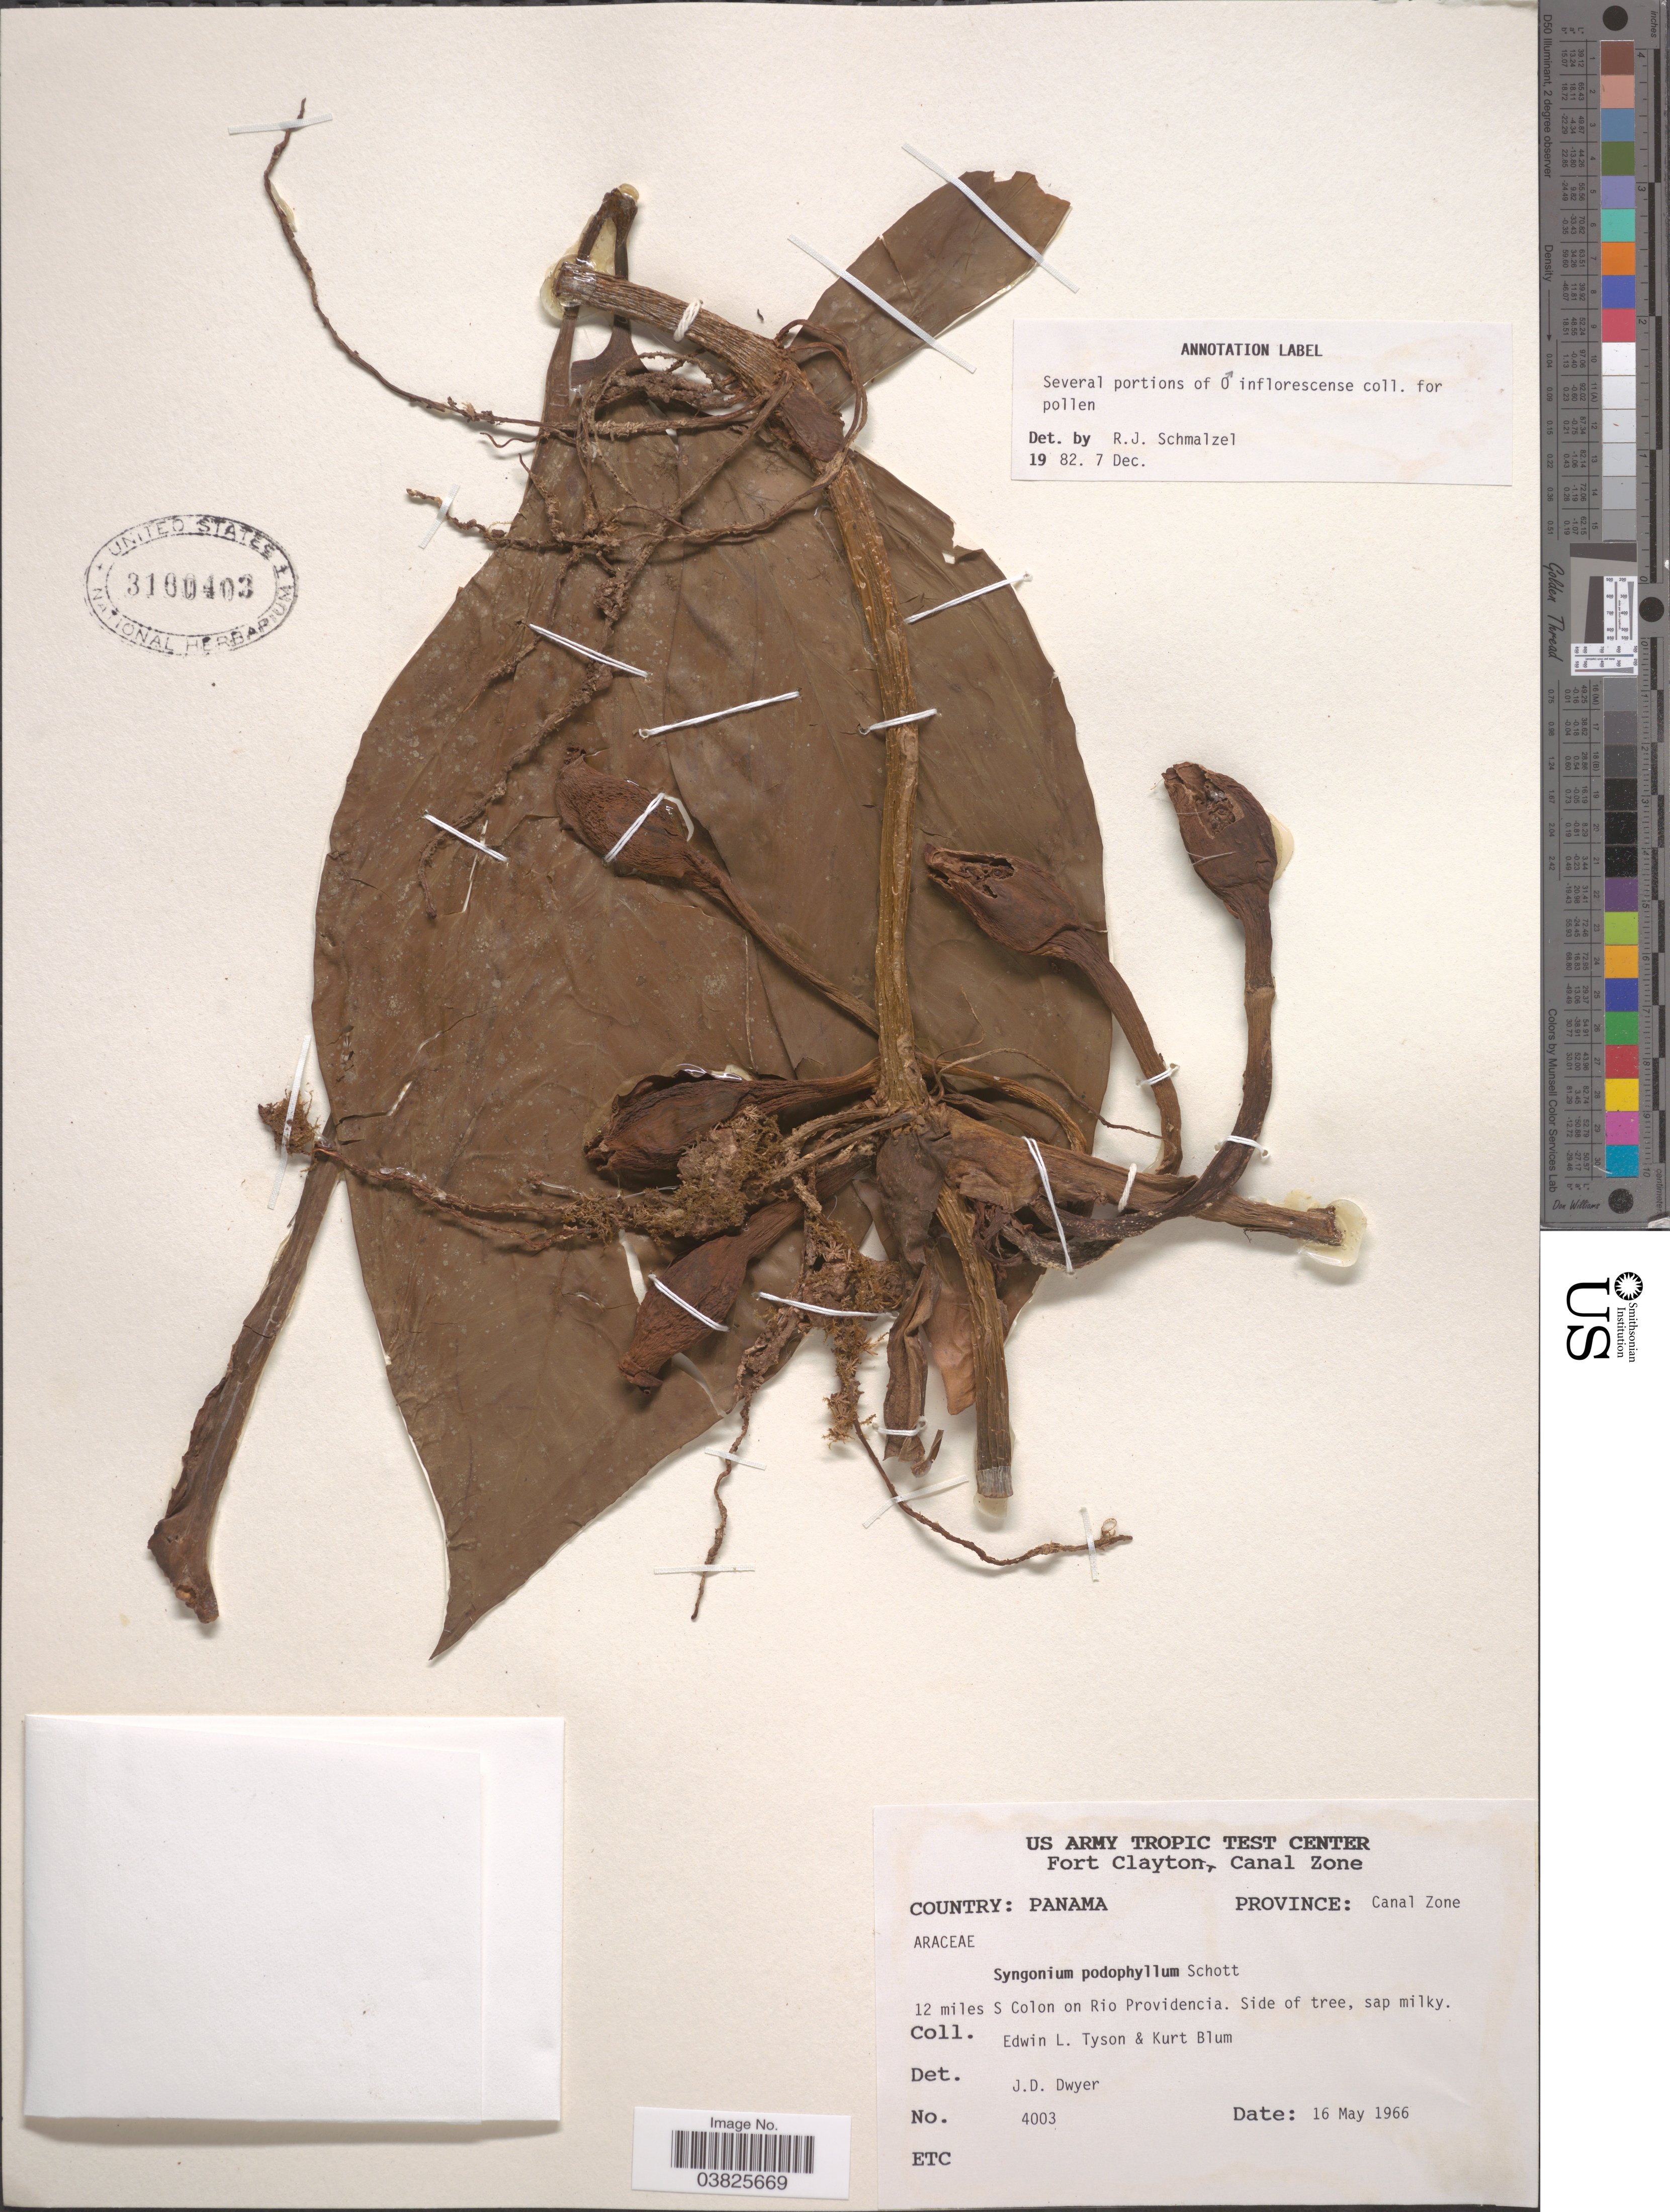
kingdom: Plantae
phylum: Tracheophyta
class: Liliopsida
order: Alismatales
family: Araceae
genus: Syngonium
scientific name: Syngonium podophyllum 'Lemon-Lime'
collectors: E. L. Tyson & K. E. Blum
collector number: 4003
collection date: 1966-05-16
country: Panama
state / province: Colón / Panamá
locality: Fort Clayton, Canal Zone. Province: Canal Zone. 12 miles S Colon on Rio Providencia.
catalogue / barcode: US 3160403